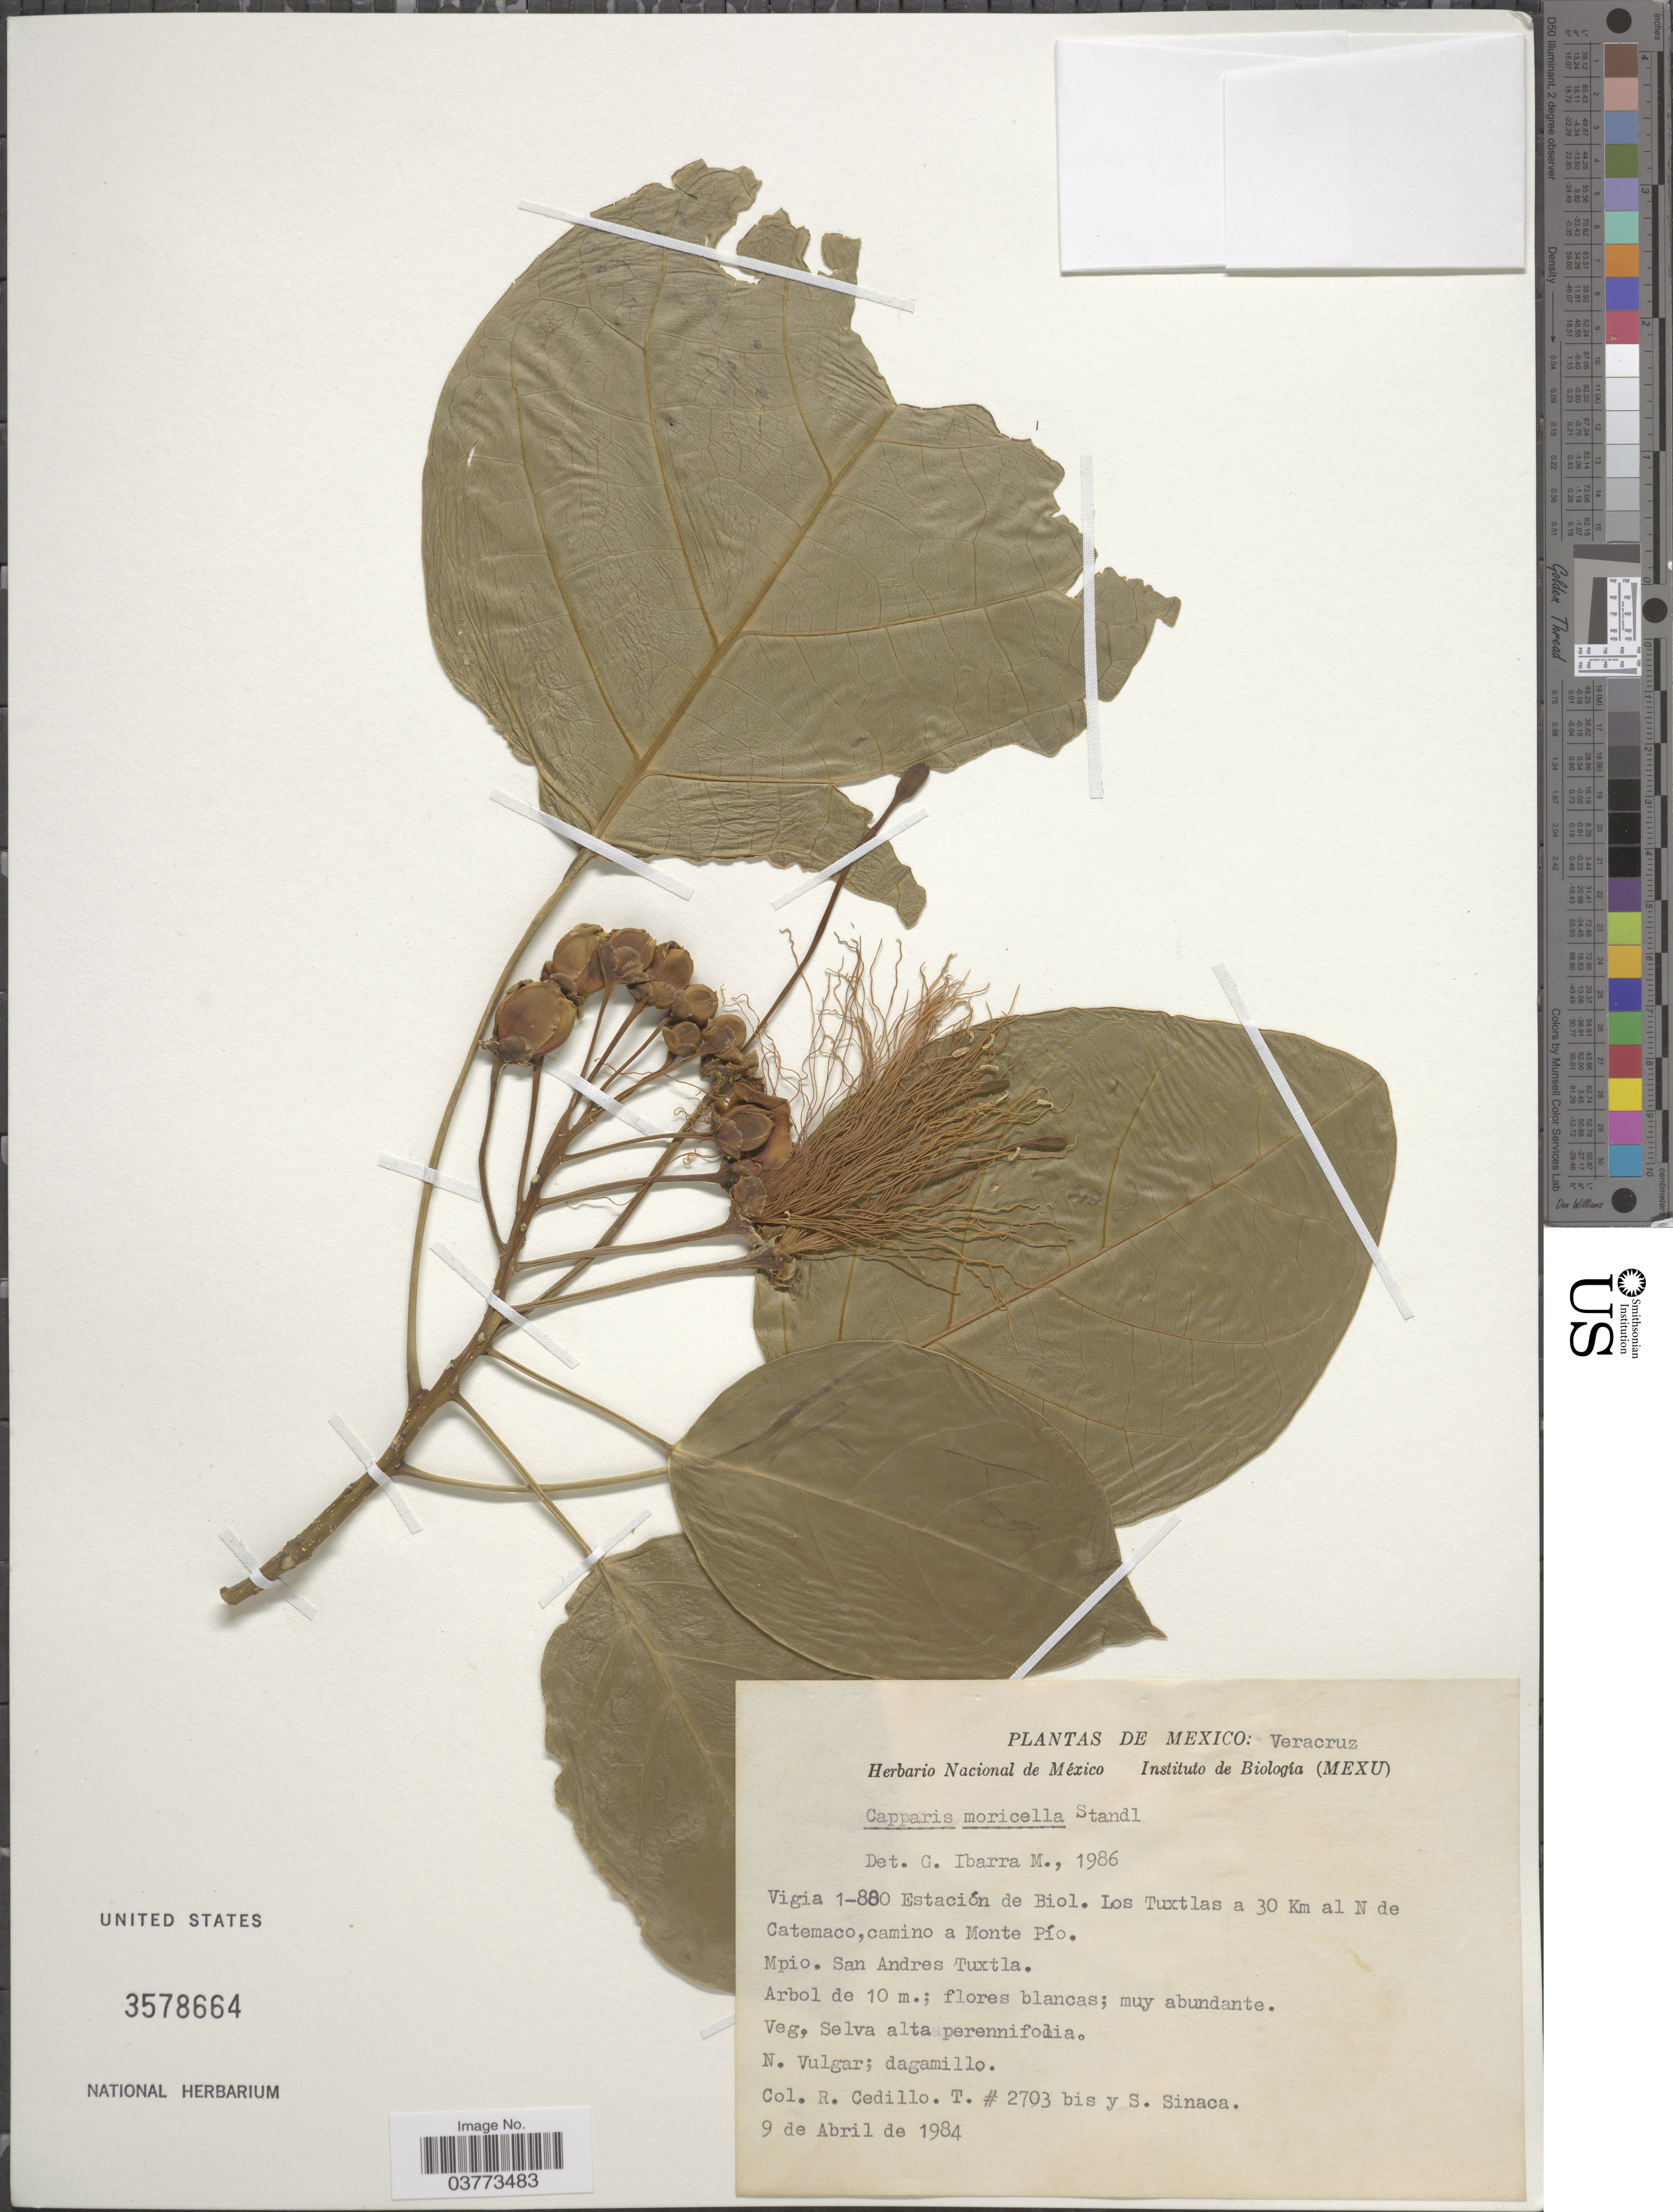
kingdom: Plantae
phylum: Tracheophyta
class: Magnoliopsida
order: Brassicales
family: Capparaceae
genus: Capparidastrum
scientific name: Capparidastrum mollicellum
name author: (Standl.) Cornejo & Iltis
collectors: R. CedilloT. & S. Sinaca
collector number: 2703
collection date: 1984-04-09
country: Mexico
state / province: Veracruz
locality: Veracruz. Vigia 1-880 Estación de Biol. Los Tuxtlas a 30 Km al N de Catemaco, camino a Monte Pío. Mpio. San Andres Tuxtla.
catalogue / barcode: US 3578664